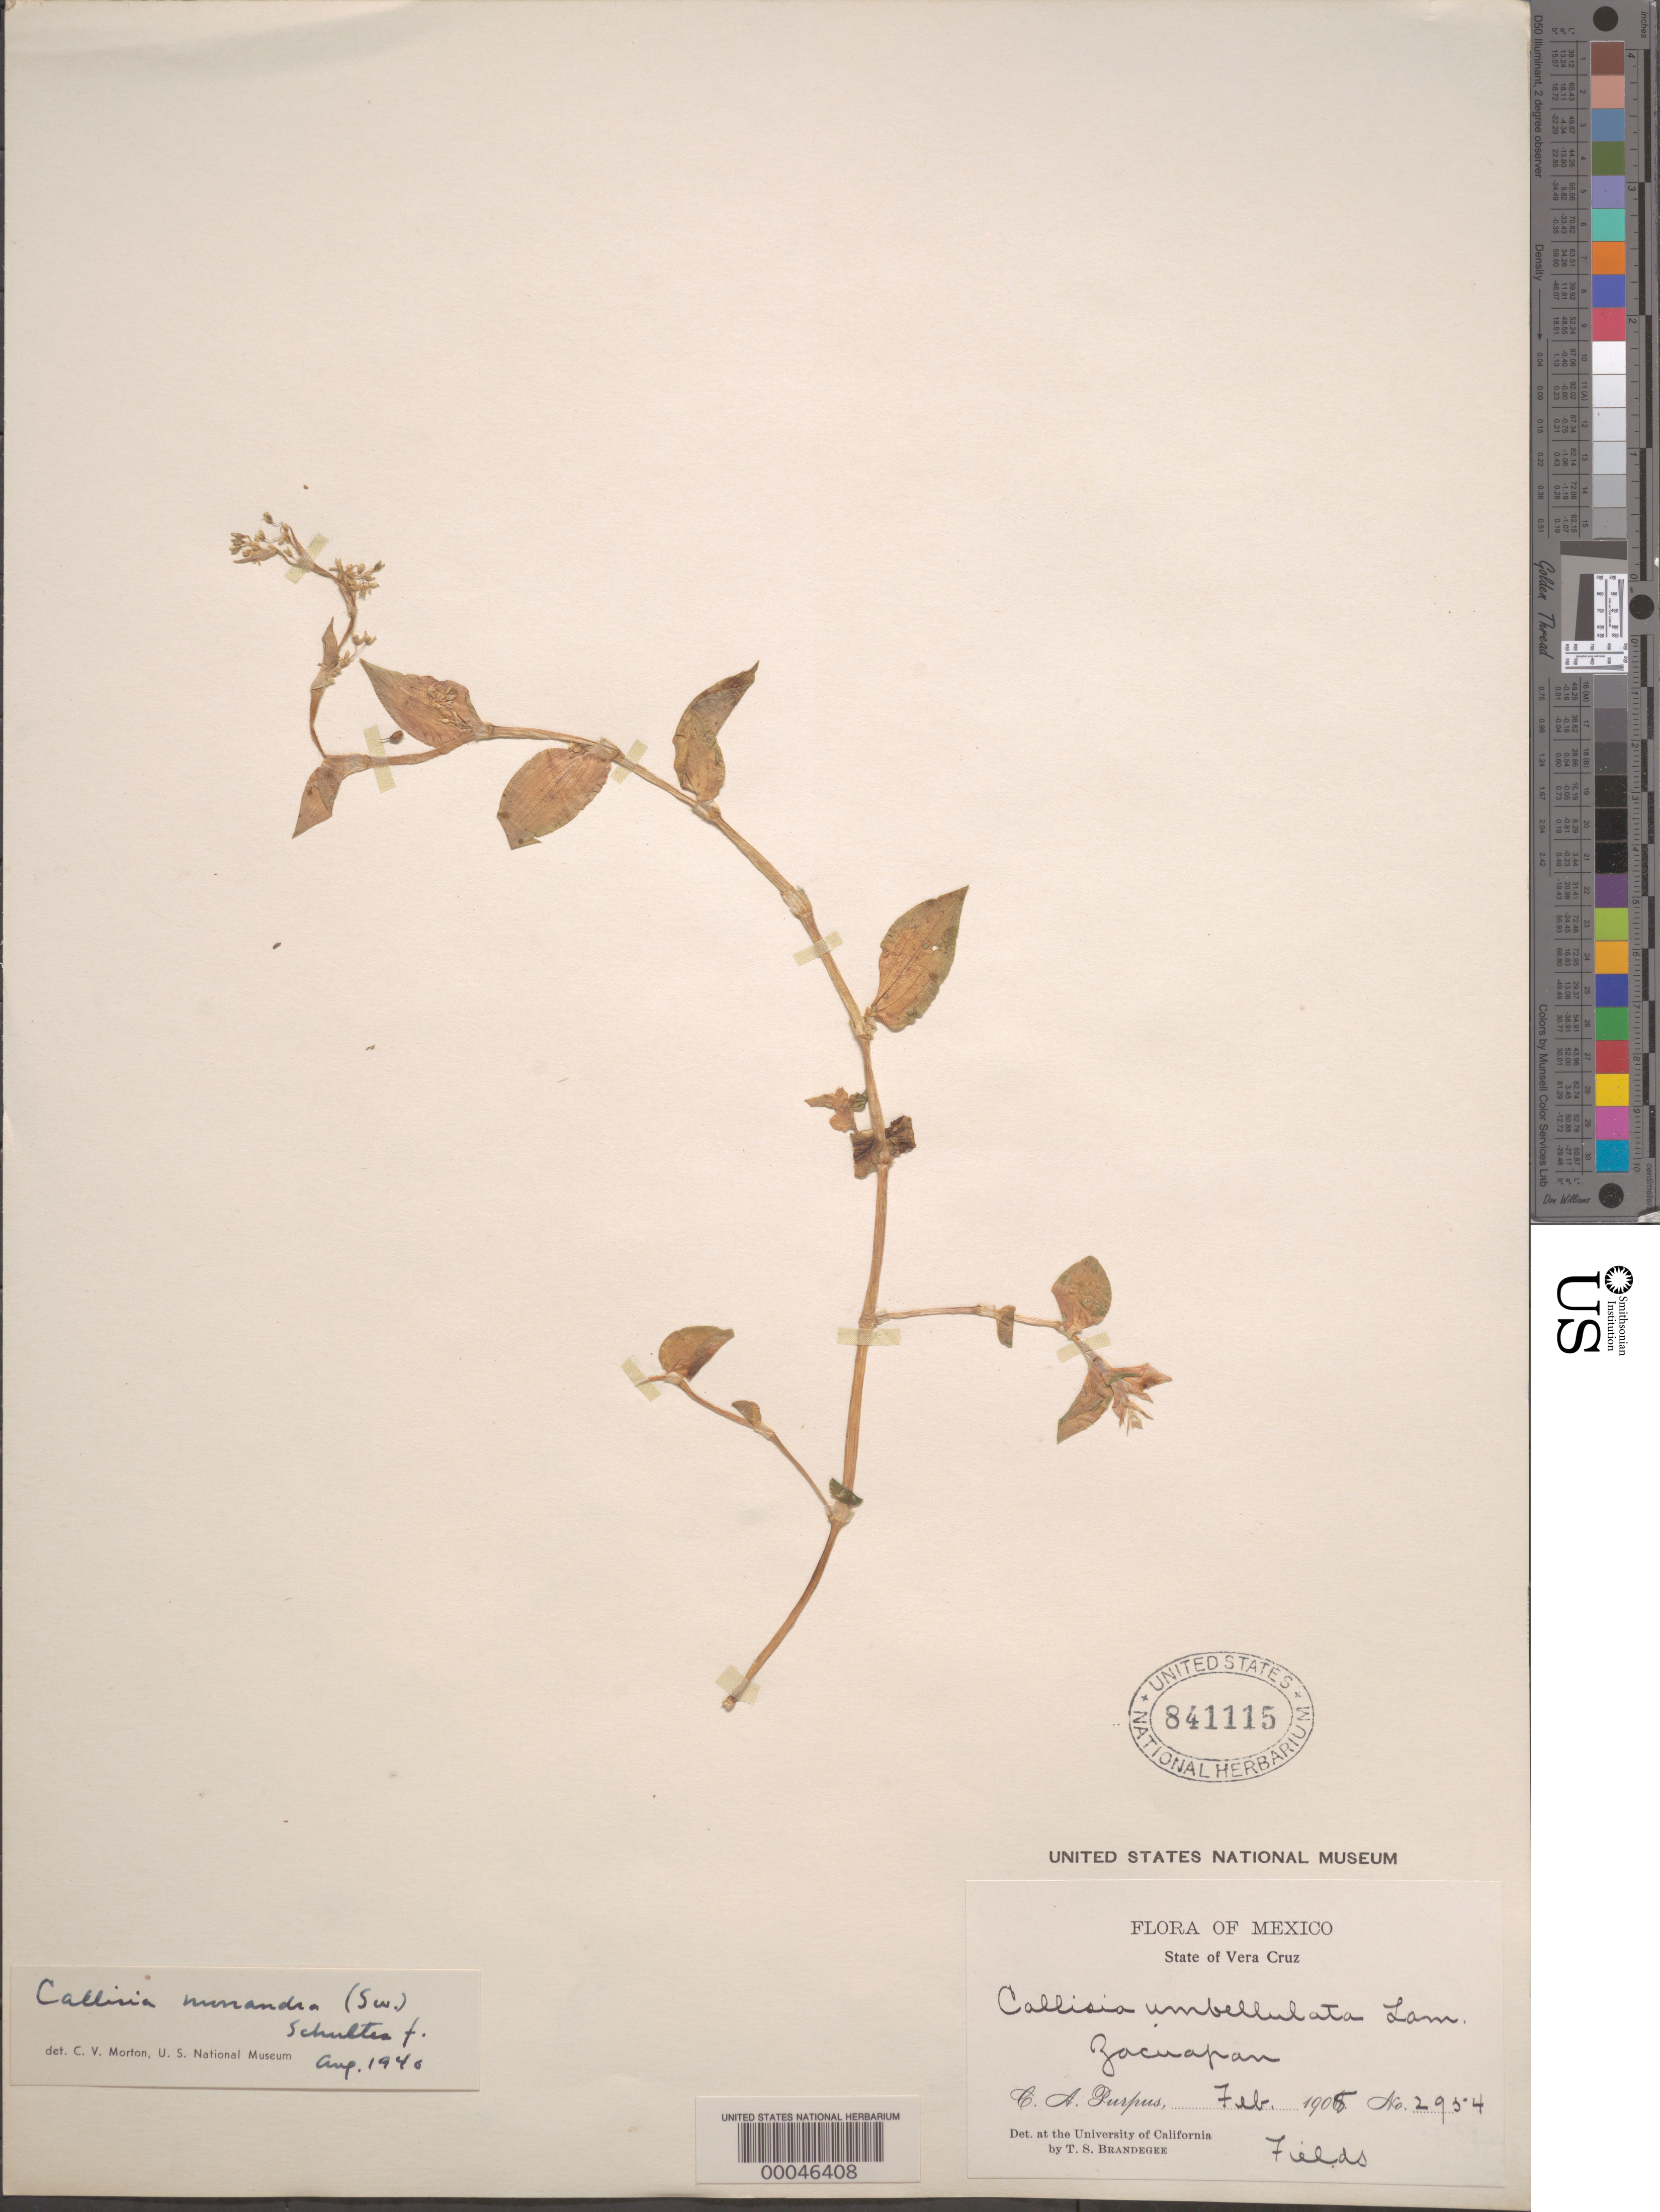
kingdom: Plantae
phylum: Tracheophyta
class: Liliopsida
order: Commelinales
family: Commelinaceae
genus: Callisia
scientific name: Callisia monandra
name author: (Sw.) Schult. & Schult. f.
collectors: C. A. Purpus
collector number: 2954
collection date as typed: Feb 1905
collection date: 1905-02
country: Mexico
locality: Zacuapan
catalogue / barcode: US 841115